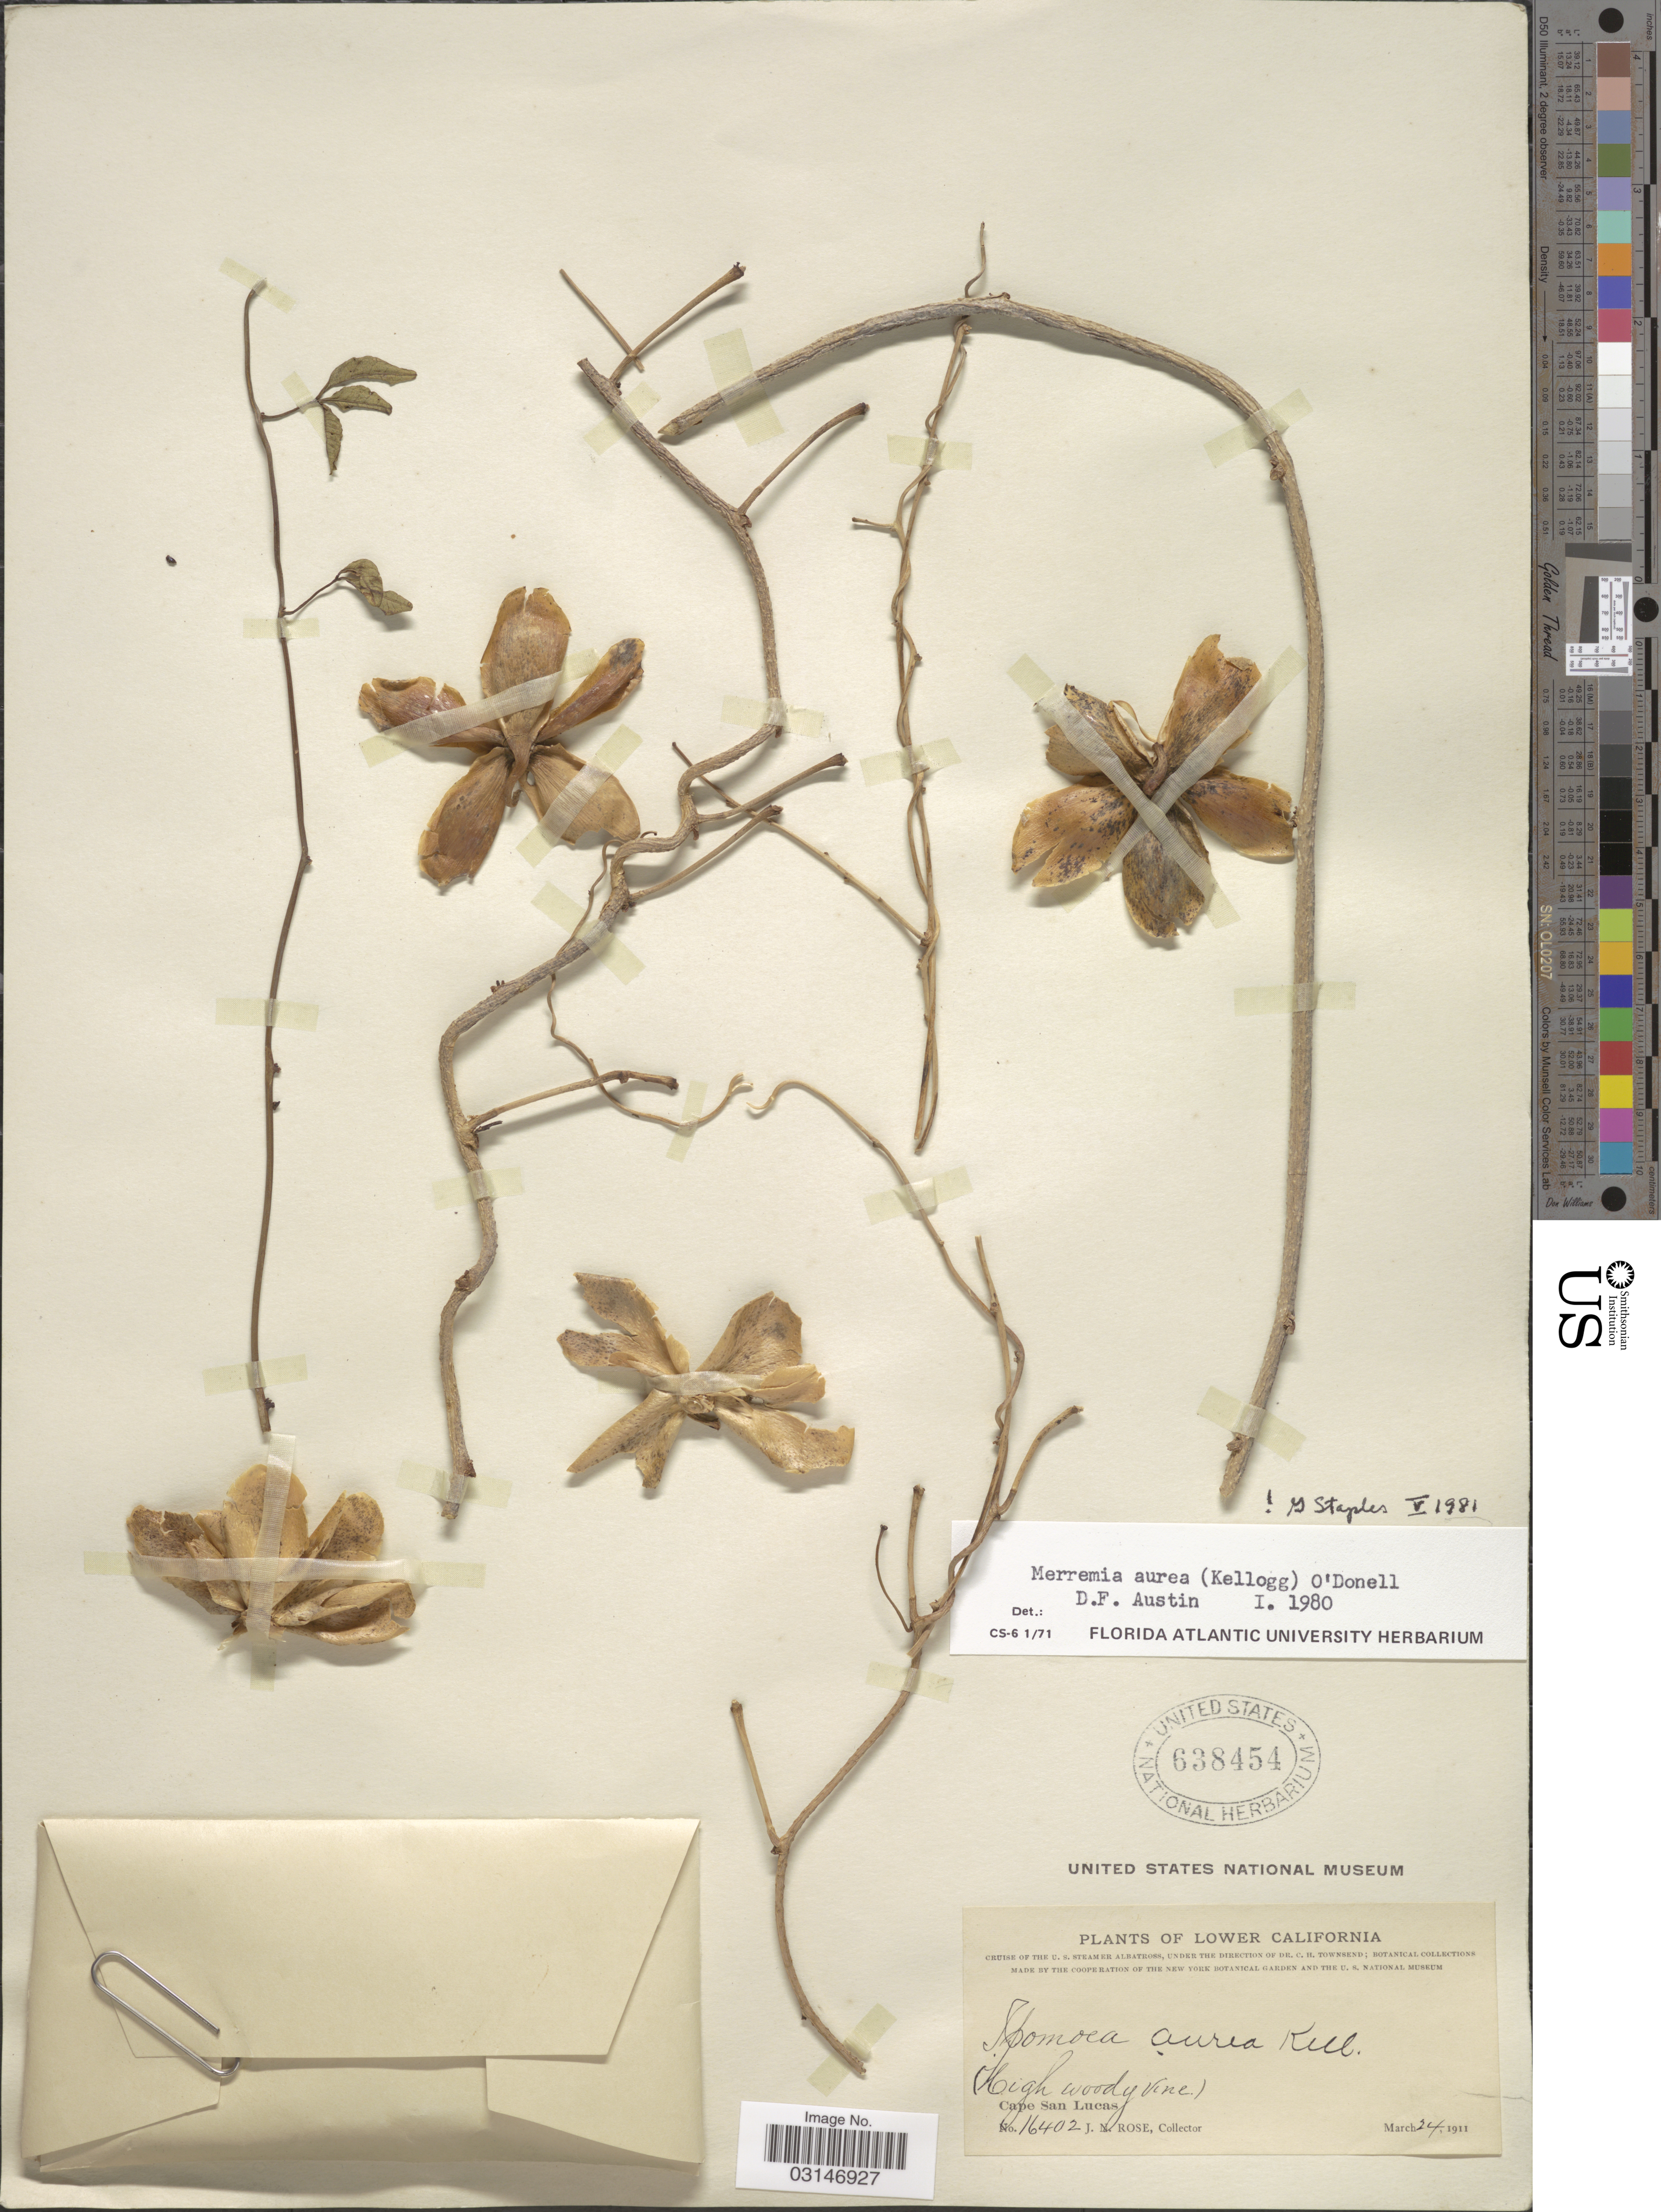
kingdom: Plantae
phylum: Tracheophyta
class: Magnoliopsida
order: Solanales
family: Convolvulaceae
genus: Distimake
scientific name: Distimake aureus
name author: (Kellogg) A. R. Simões & Staples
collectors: J. N. Rose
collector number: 16402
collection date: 1911-03-24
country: Mexico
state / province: Baja California Sur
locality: Lower California, Cape San Lucas.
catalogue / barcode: US 638454